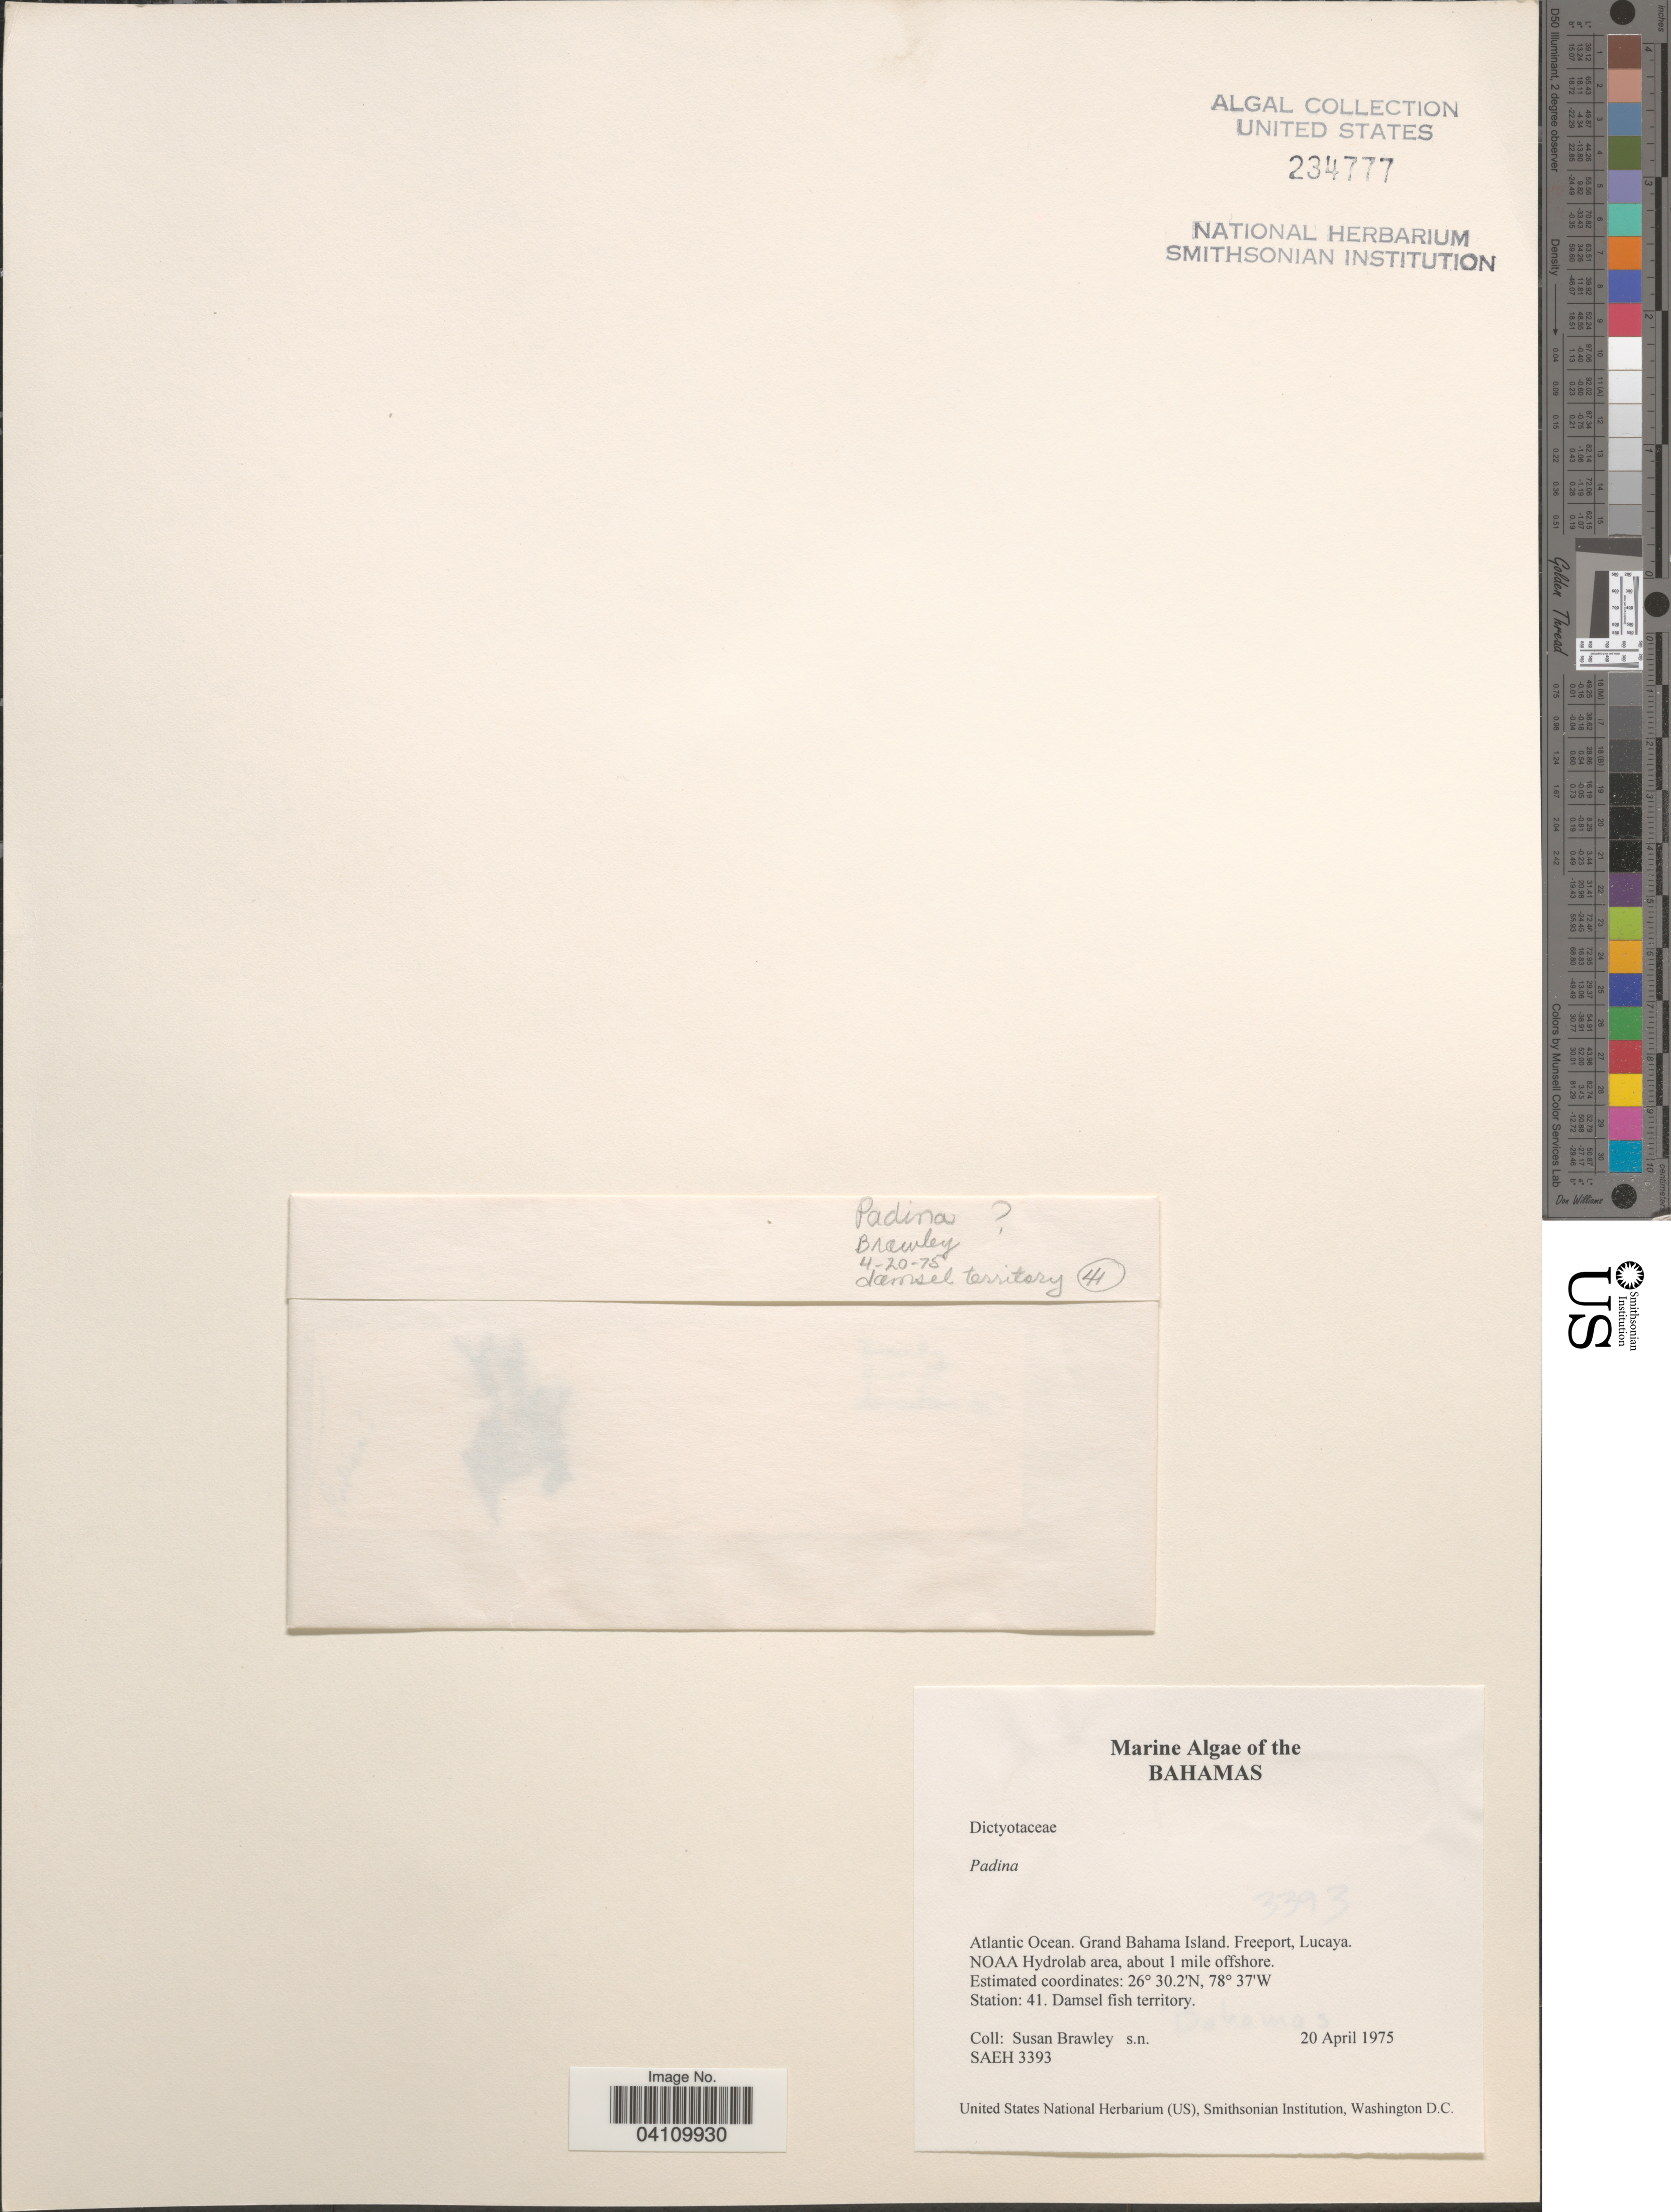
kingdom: Chromista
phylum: Ochrophyta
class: Phaeophyceae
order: Dictyotales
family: Dictyotaceae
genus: Padina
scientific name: Padina sp.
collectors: S. Brawley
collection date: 1975-04-20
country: Bahamas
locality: Atlantic Ocean. Grand Bahama Island. Freeport, Lucaya. NOAA Hydrolab area, about 1 mile offshore. Station: 41.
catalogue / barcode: US 234777